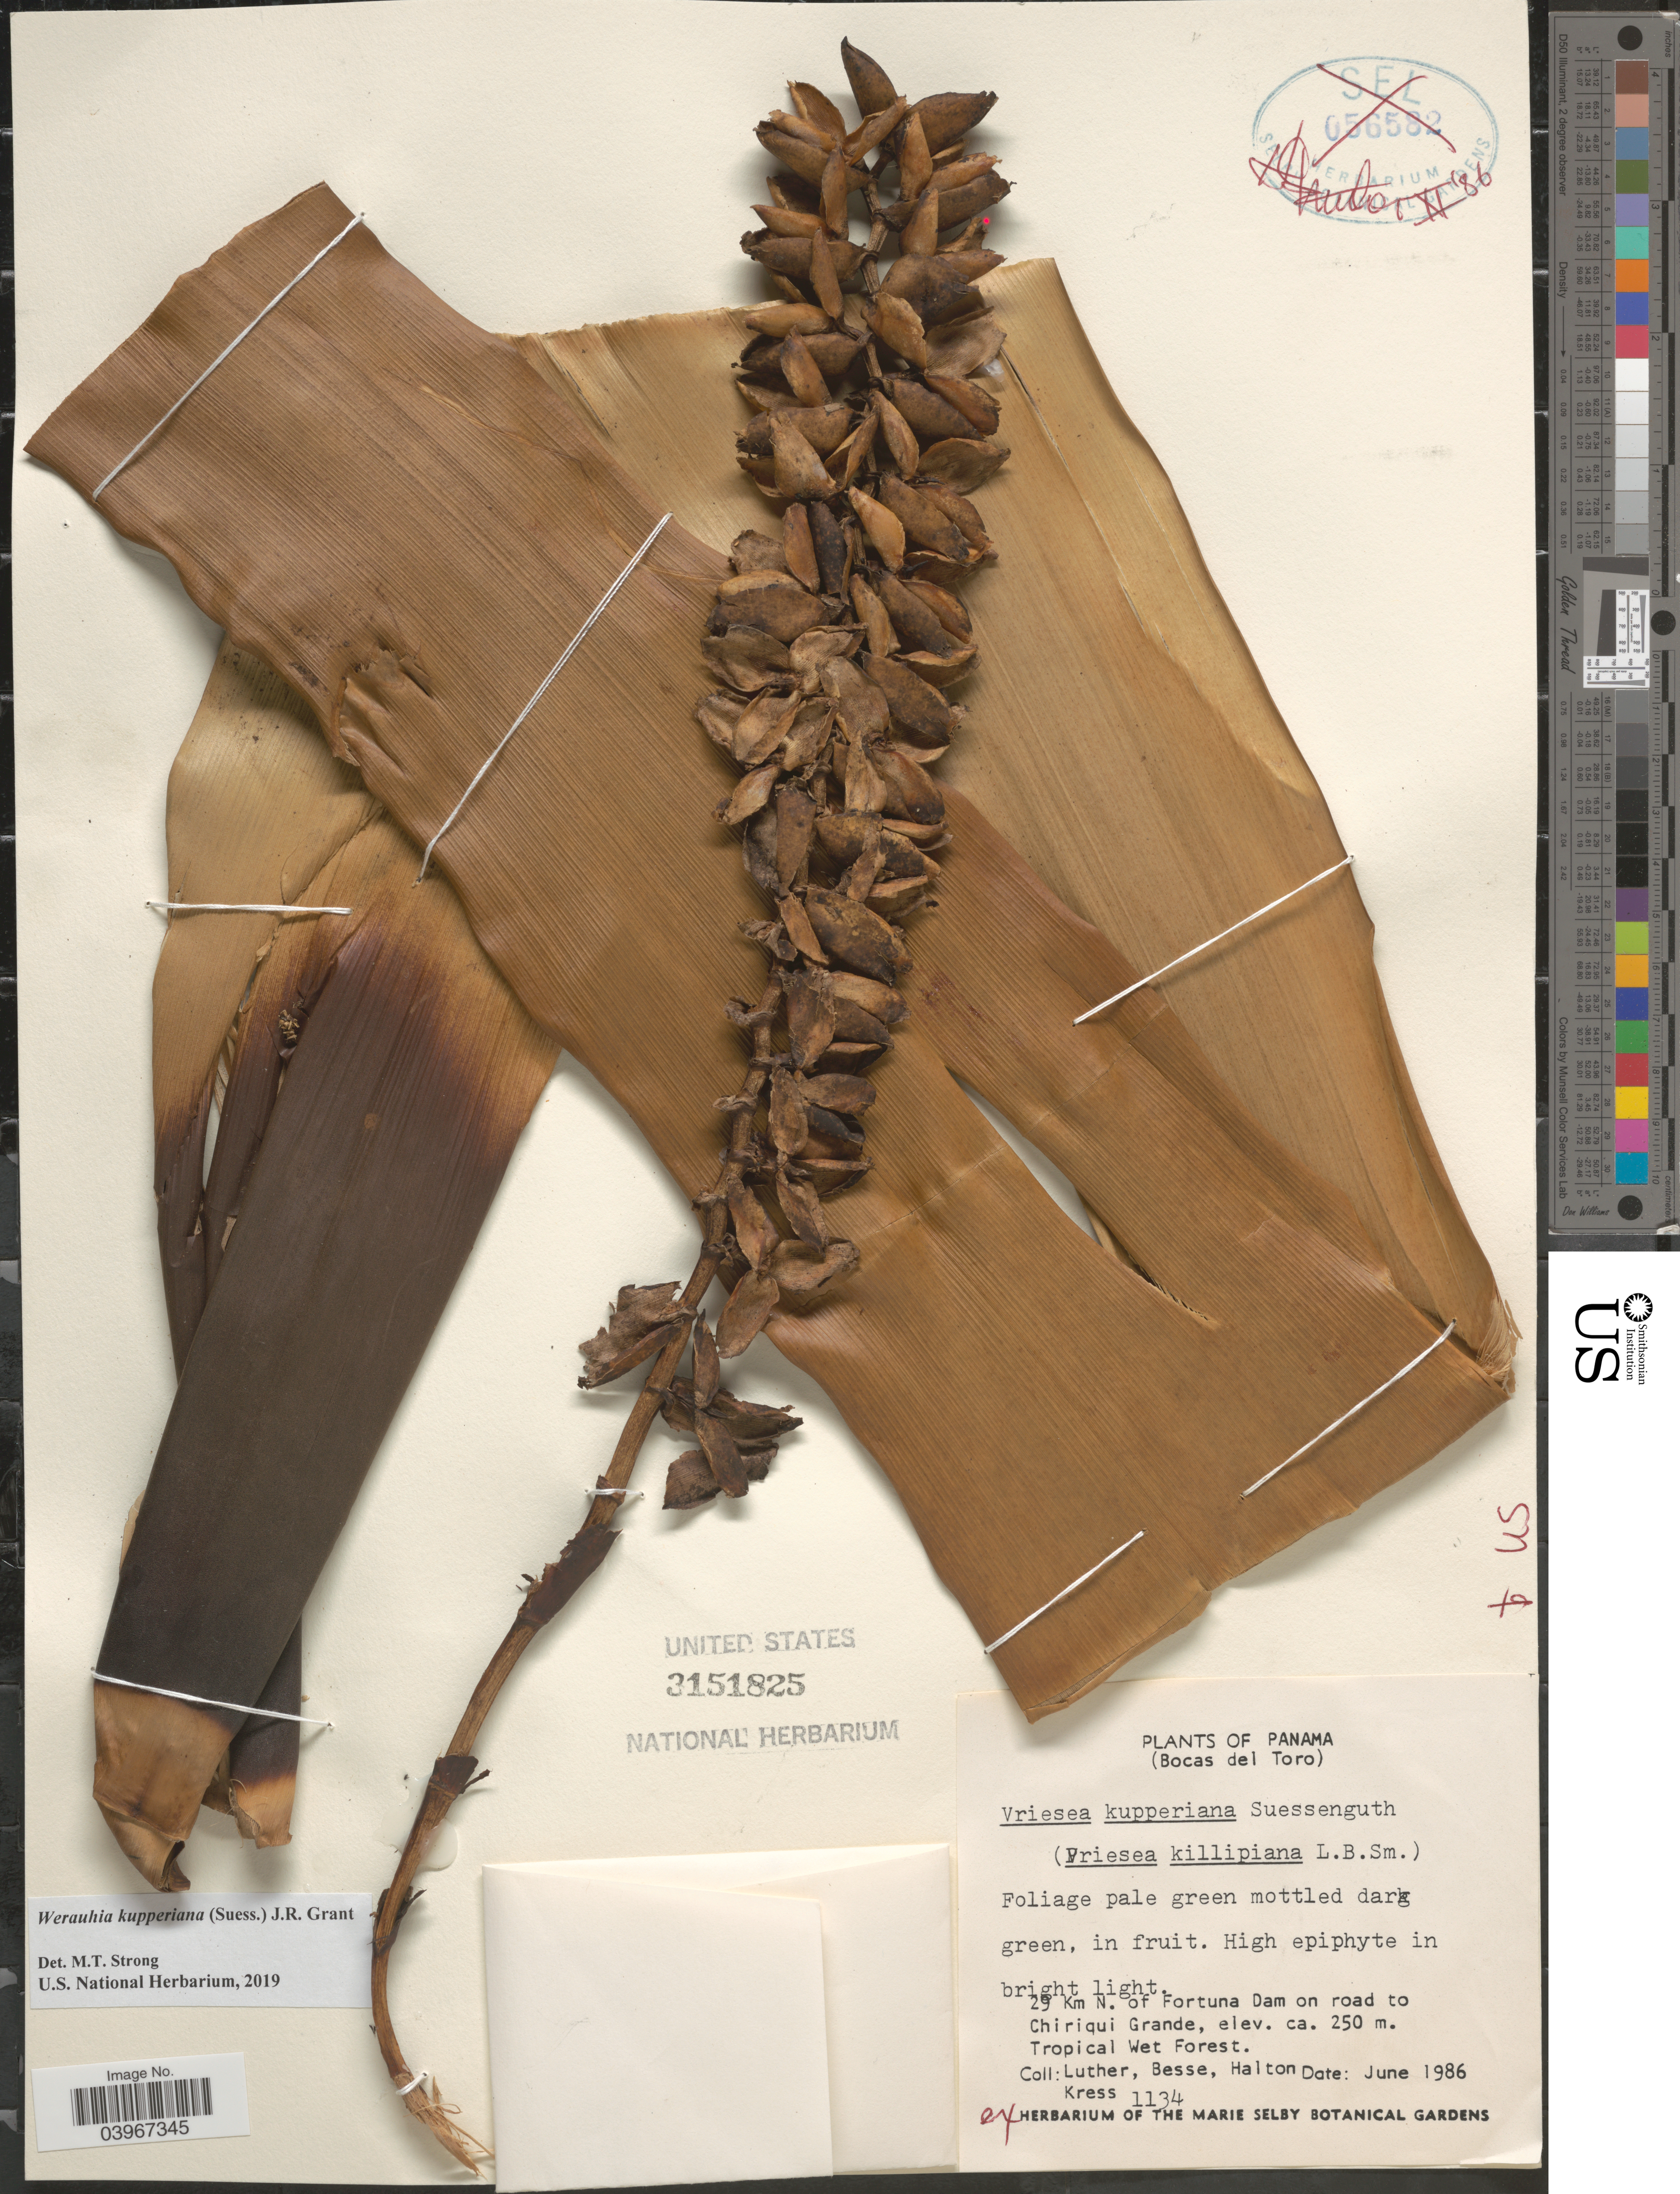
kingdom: Plantae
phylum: Tracheophyta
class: Liliopsida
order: Poales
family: Bromeliaceae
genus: Werauhia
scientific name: Werauhia kupperiana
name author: (Suess.) J.R. Grant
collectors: -- Luther, -. Besse, -. Halton & -- Kress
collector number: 1134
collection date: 1986-06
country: Panama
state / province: Bocas del Toro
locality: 29 Km N. of Fortuna Dam on road to Chiriqui Grande. Tropical Wet Forest.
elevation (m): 250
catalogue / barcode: US 3151825